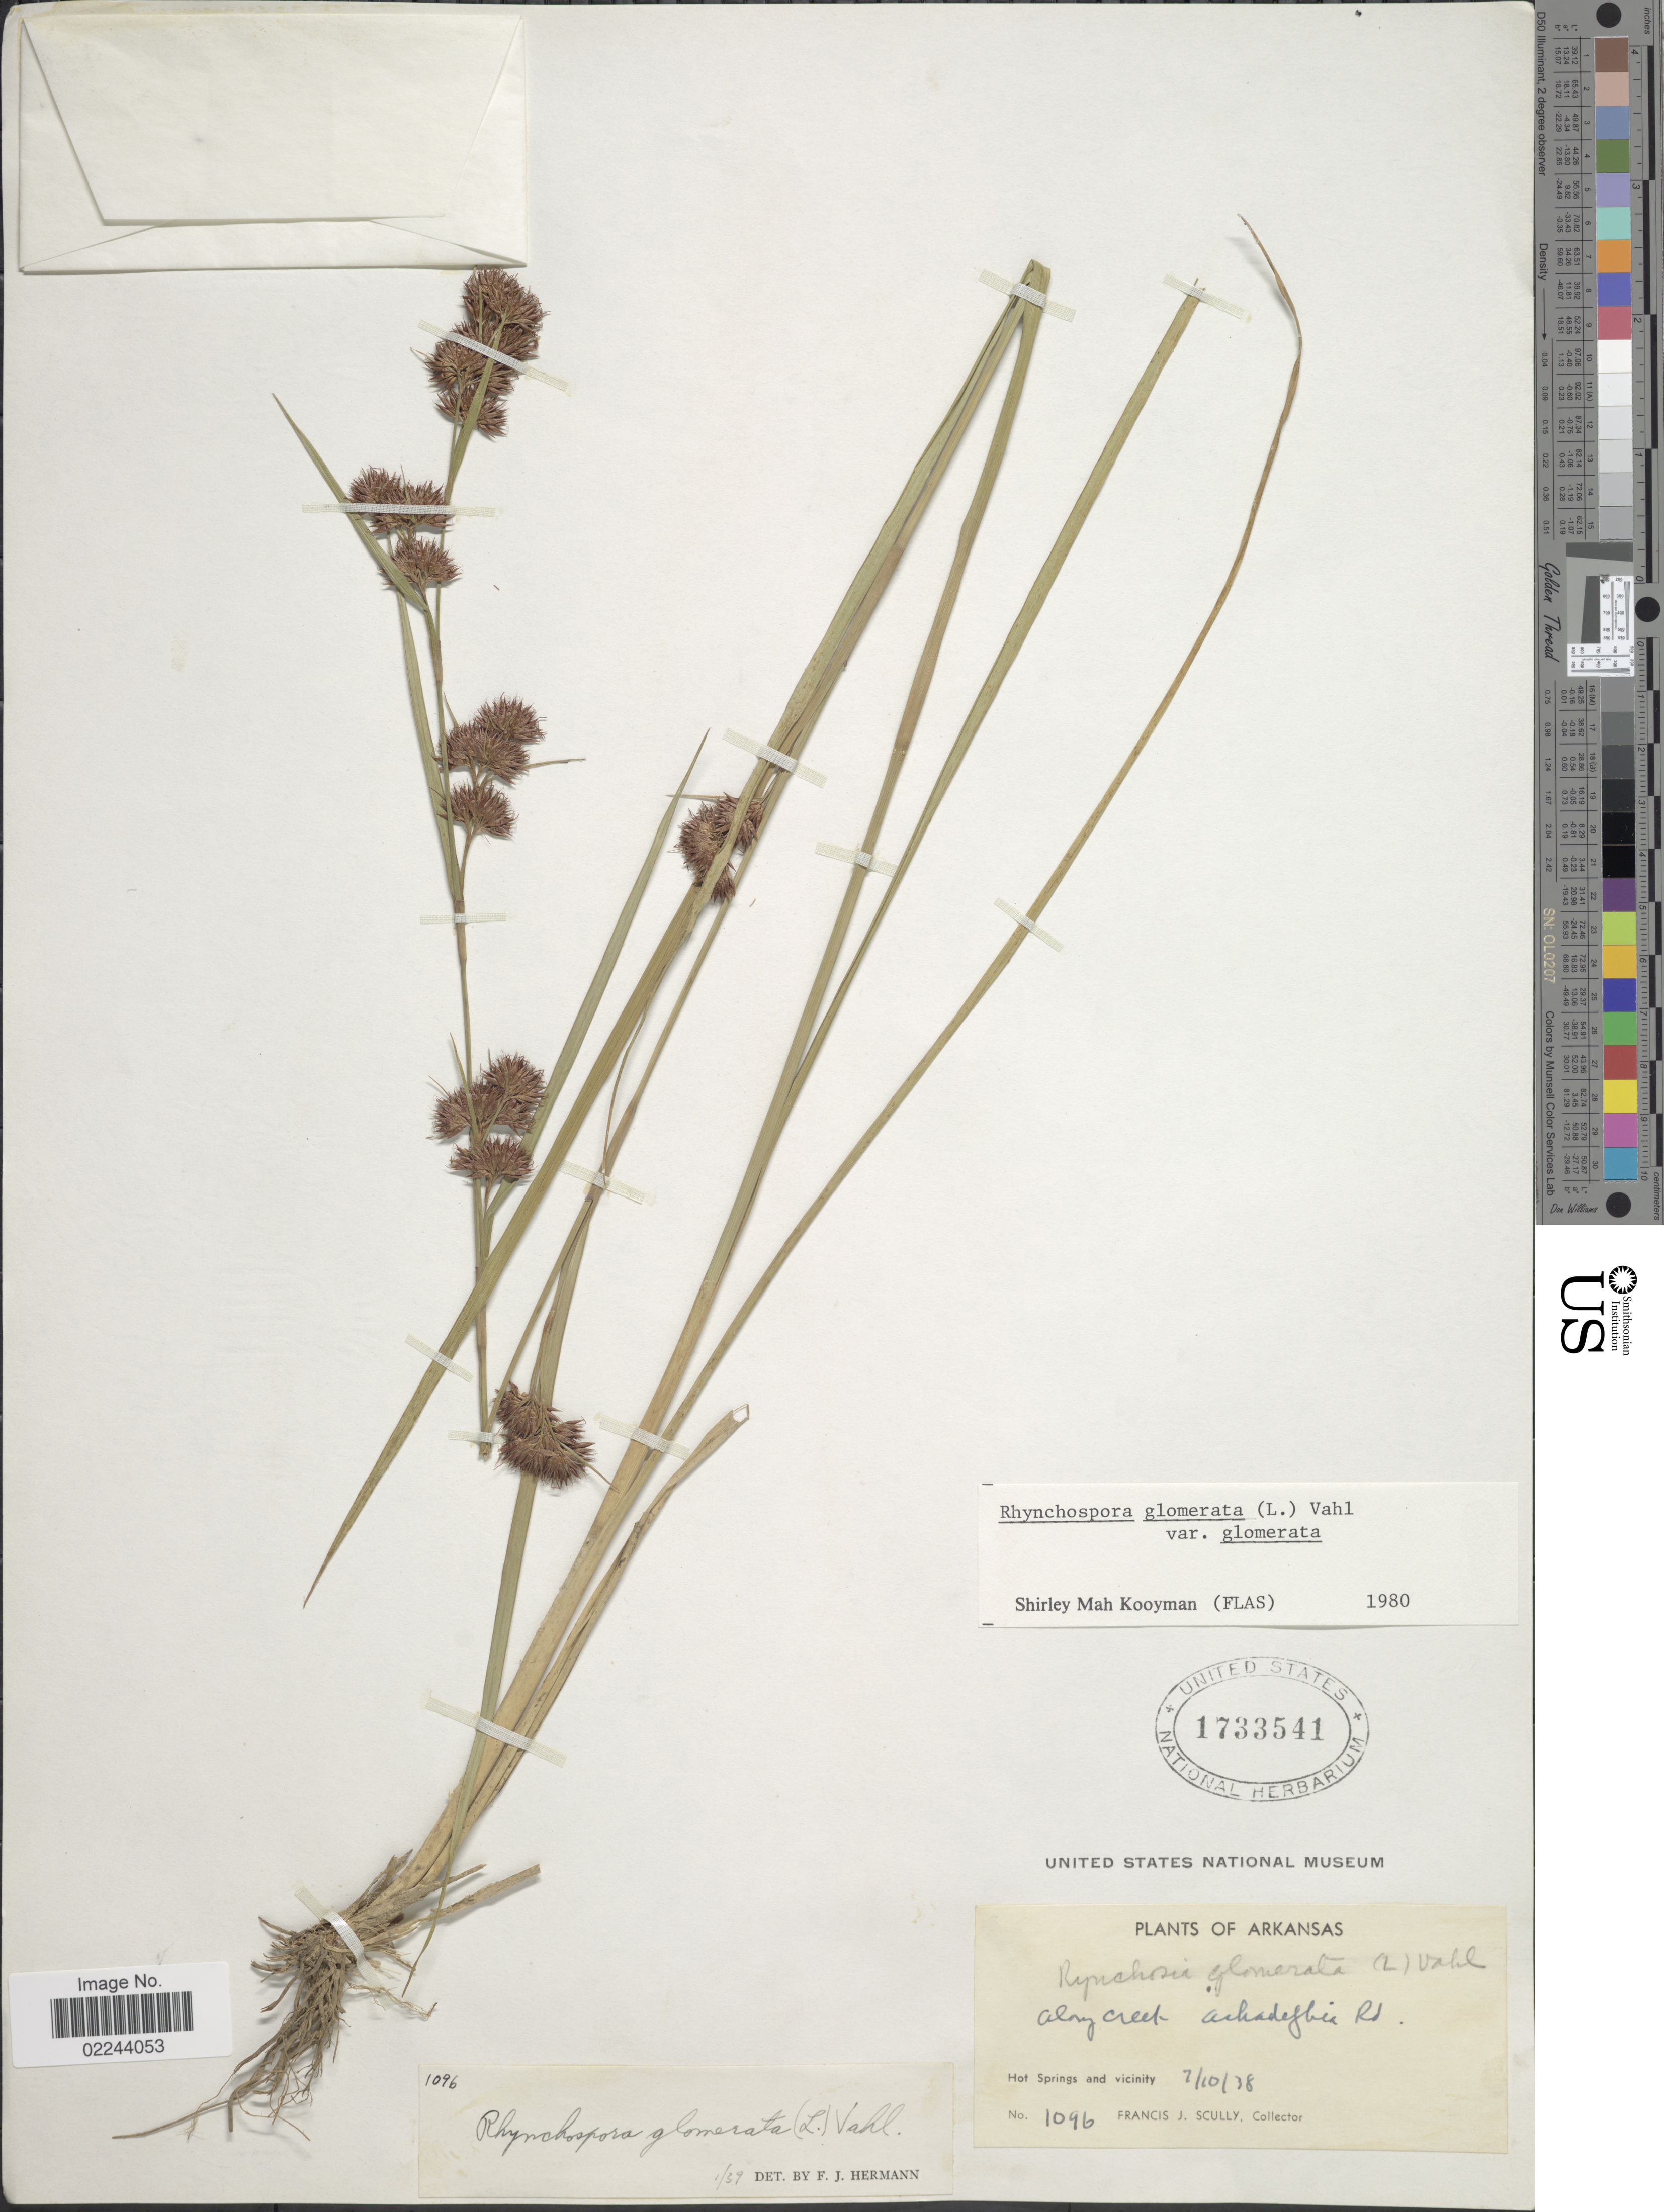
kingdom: Plantae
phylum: Tracheophyta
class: Liliopsida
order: Poales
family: Cyperaceae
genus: Rhynchospora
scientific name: Rhynchospora glomerata var. glomerata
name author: (L.) Vahl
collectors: F. J. Scully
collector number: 1096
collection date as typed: Transcribed d/m/y: 10/7/38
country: United States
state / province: Arkansas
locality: Hot Springs and Vicinity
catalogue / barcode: US 1733541